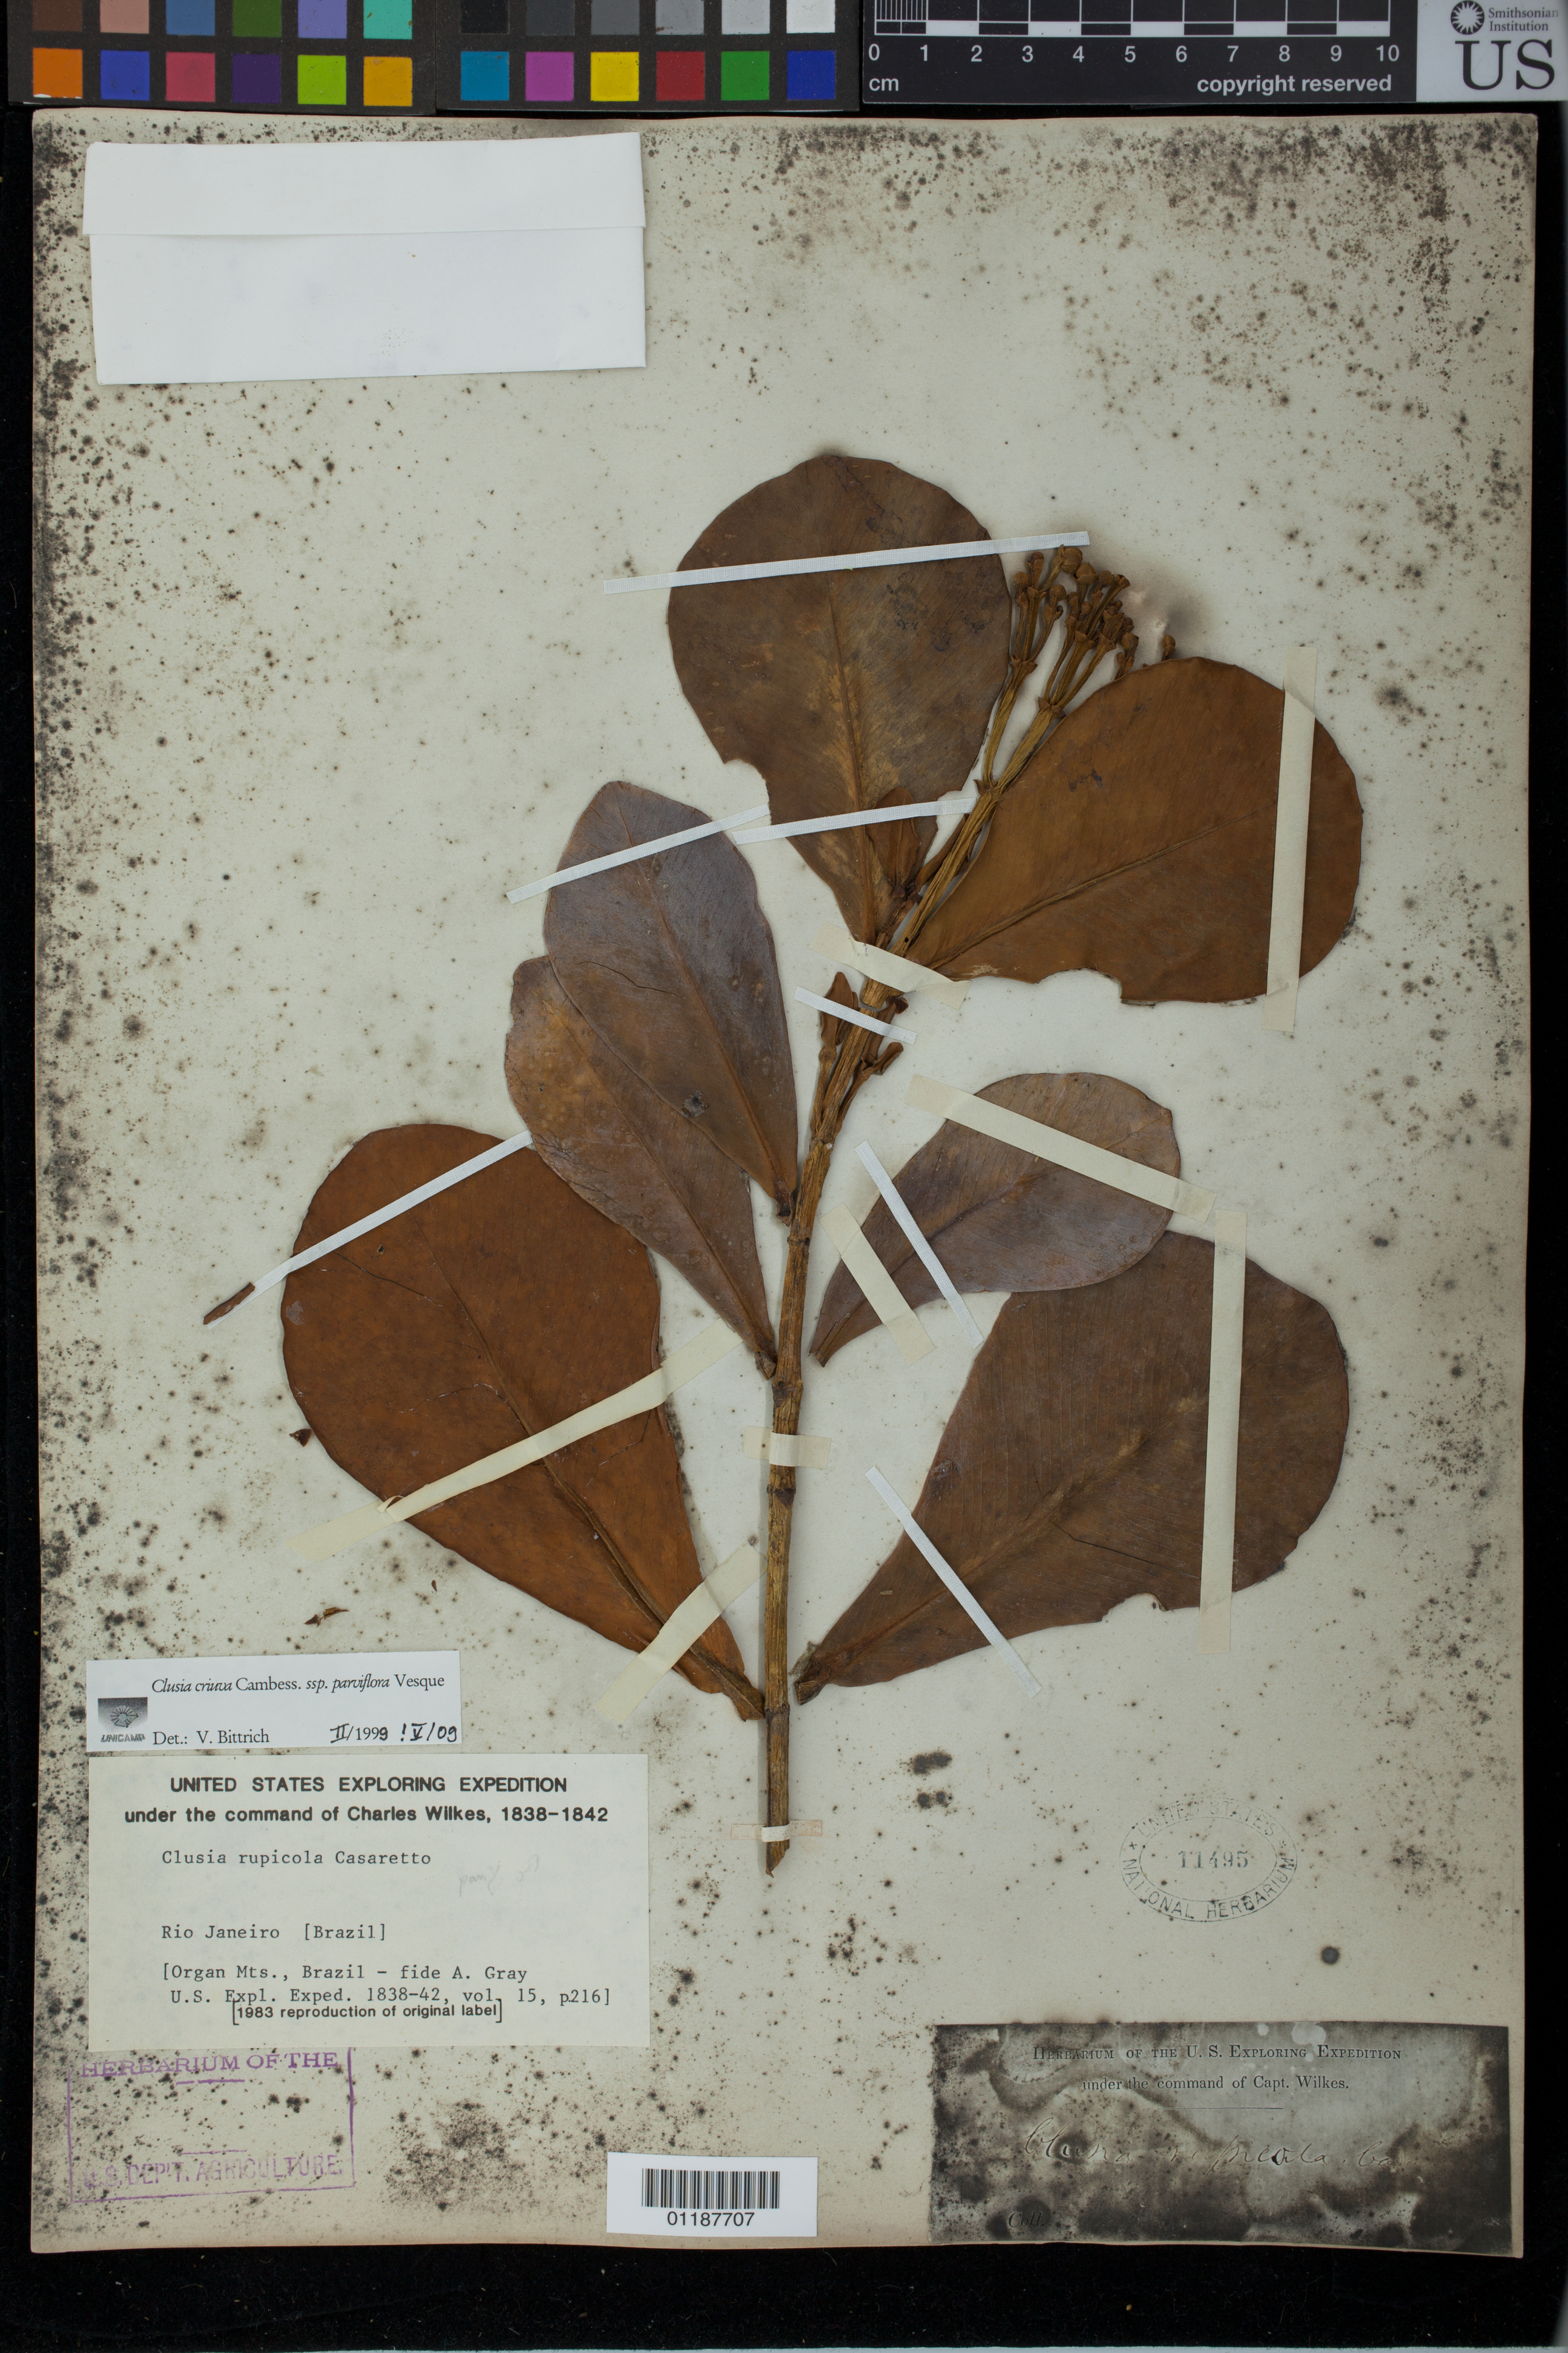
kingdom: Plantae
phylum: Tracheophyta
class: Magnoliopsida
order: Malpighiales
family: Clusiaceae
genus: Clusia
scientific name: Clusia criuva subsp. parviflora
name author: Vesque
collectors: Wilkes Explor. Exped.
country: Brazil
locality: Organ Mts.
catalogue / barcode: US 11495